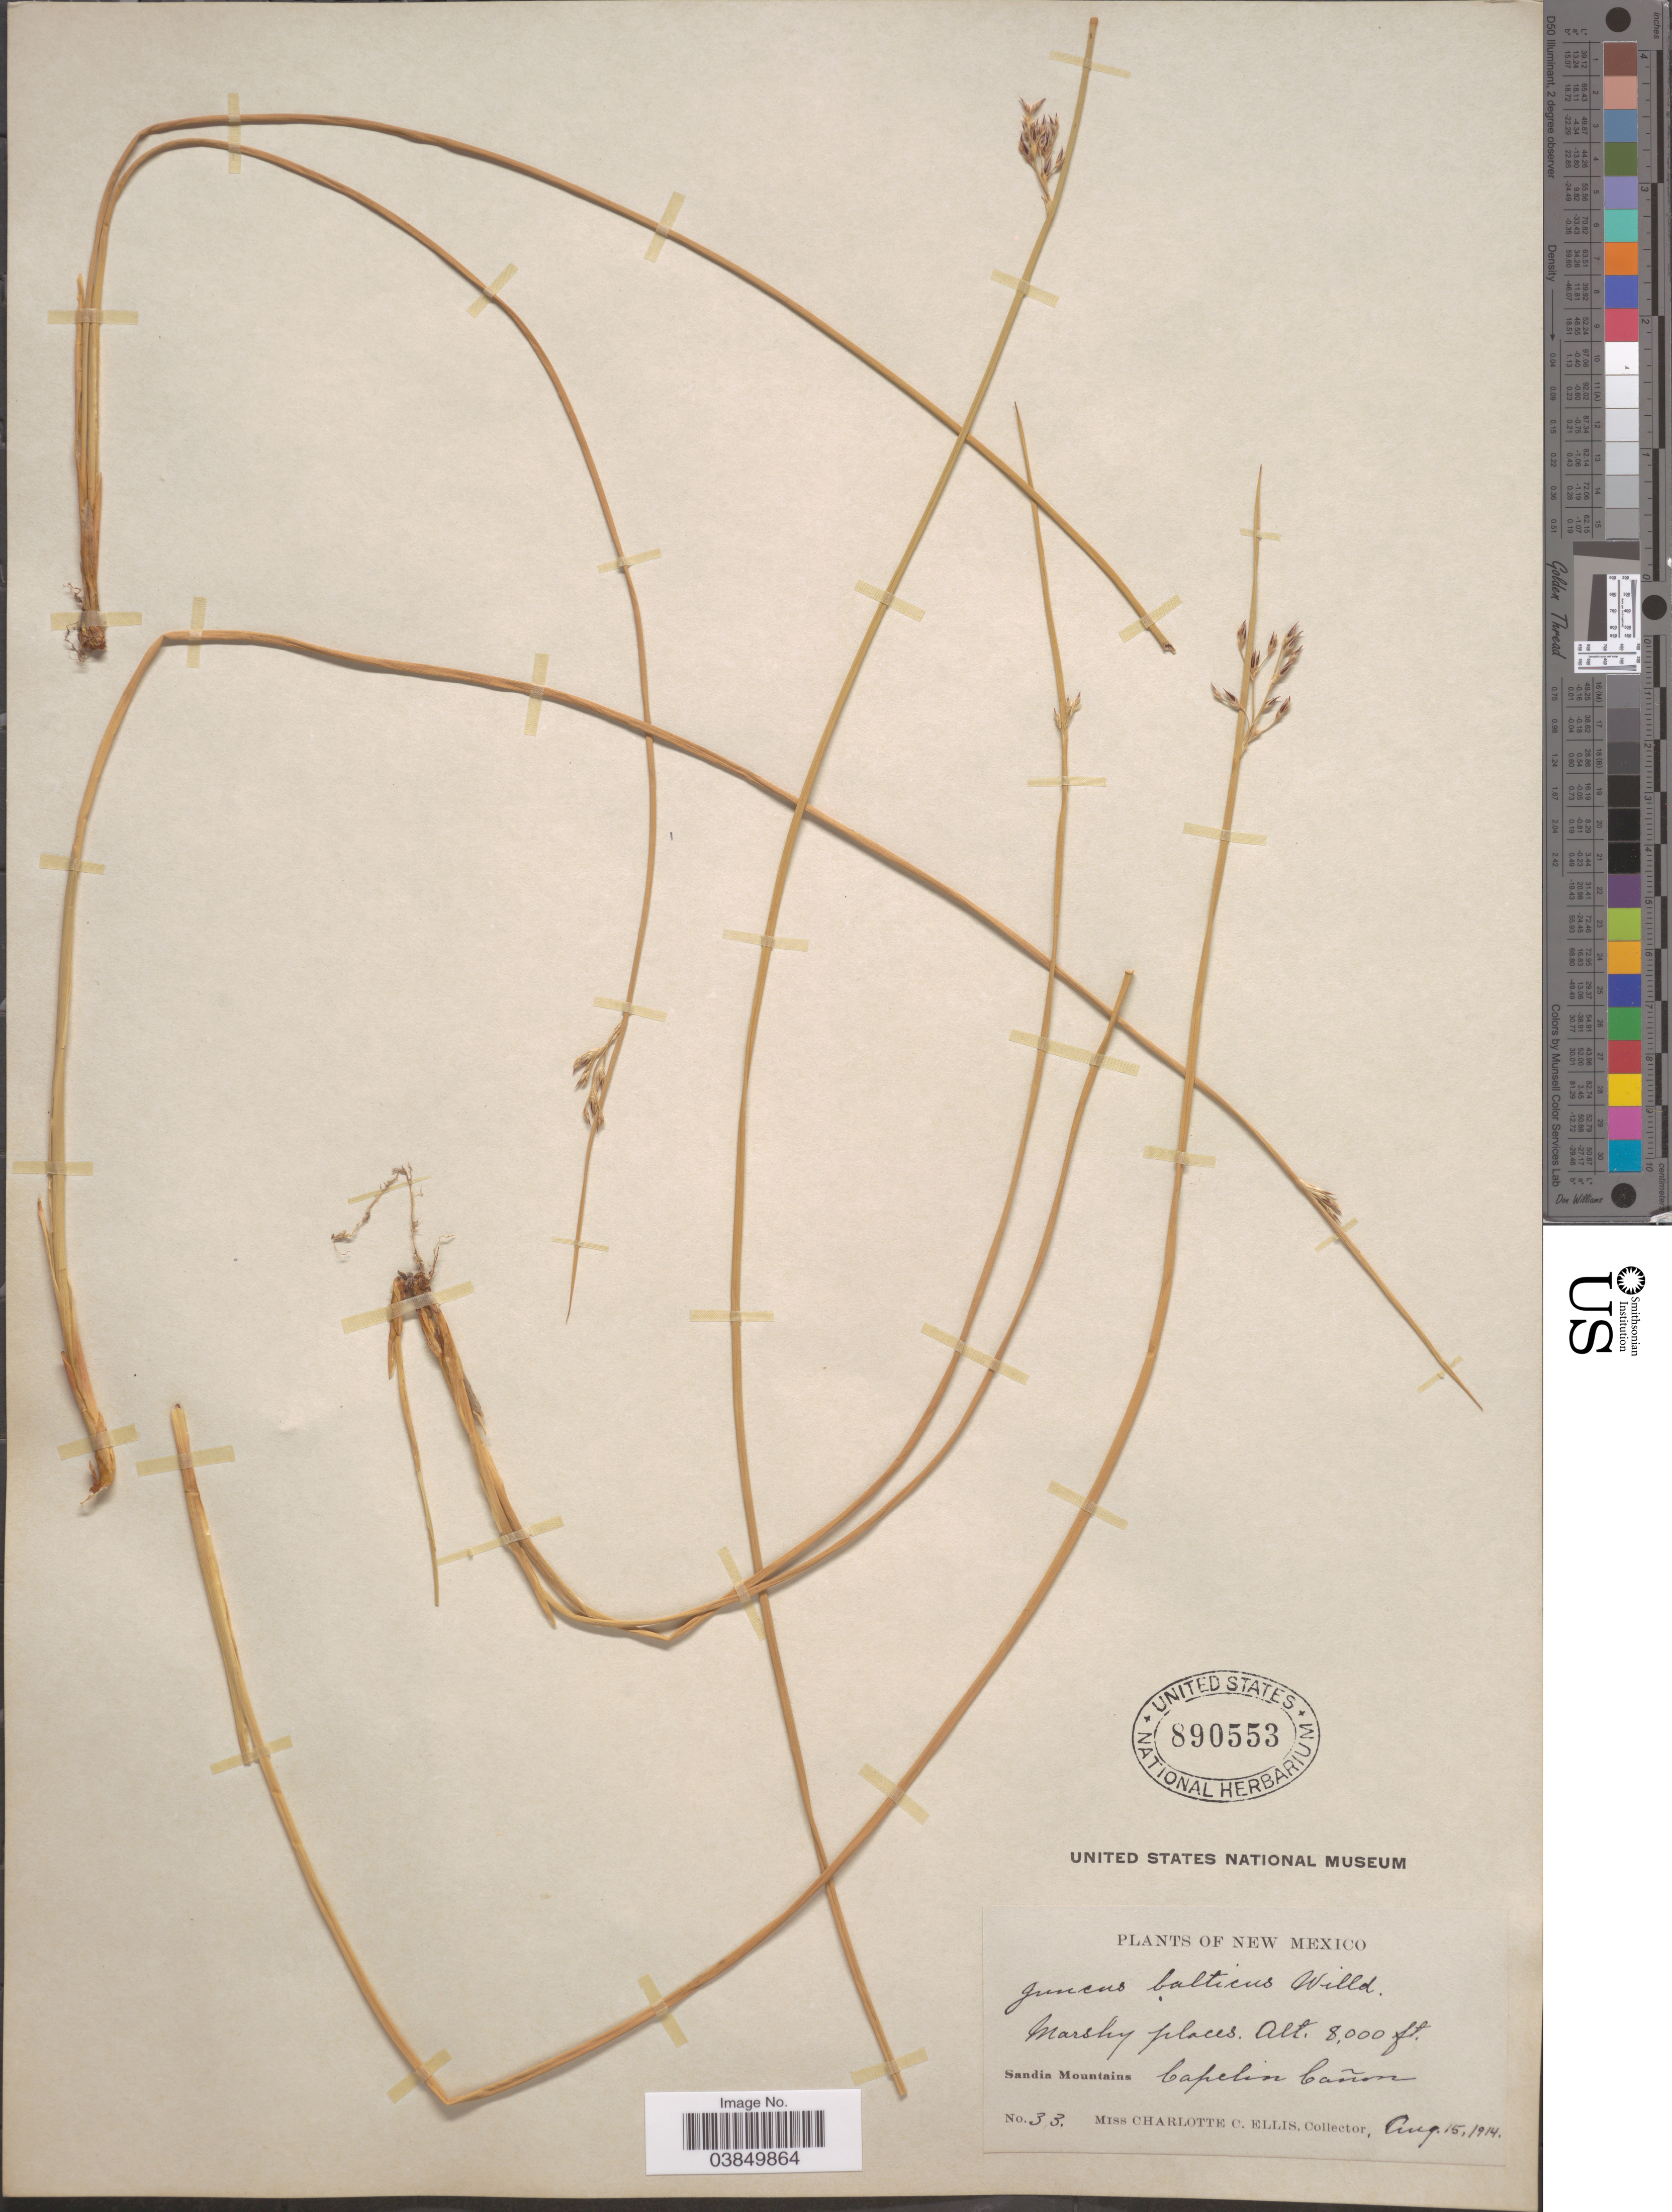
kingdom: Plantae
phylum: Tracheophyta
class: Liliopsida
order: Poales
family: Juncaceae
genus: Juncus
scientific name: Juncus balticus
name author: Willd.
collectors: C. C. Ellis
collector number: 33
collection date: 1914-08-15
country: United States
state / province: New Mexico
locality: Sandia Mountains, Capelin Cañon.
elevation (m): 2438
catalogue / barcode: US 890553